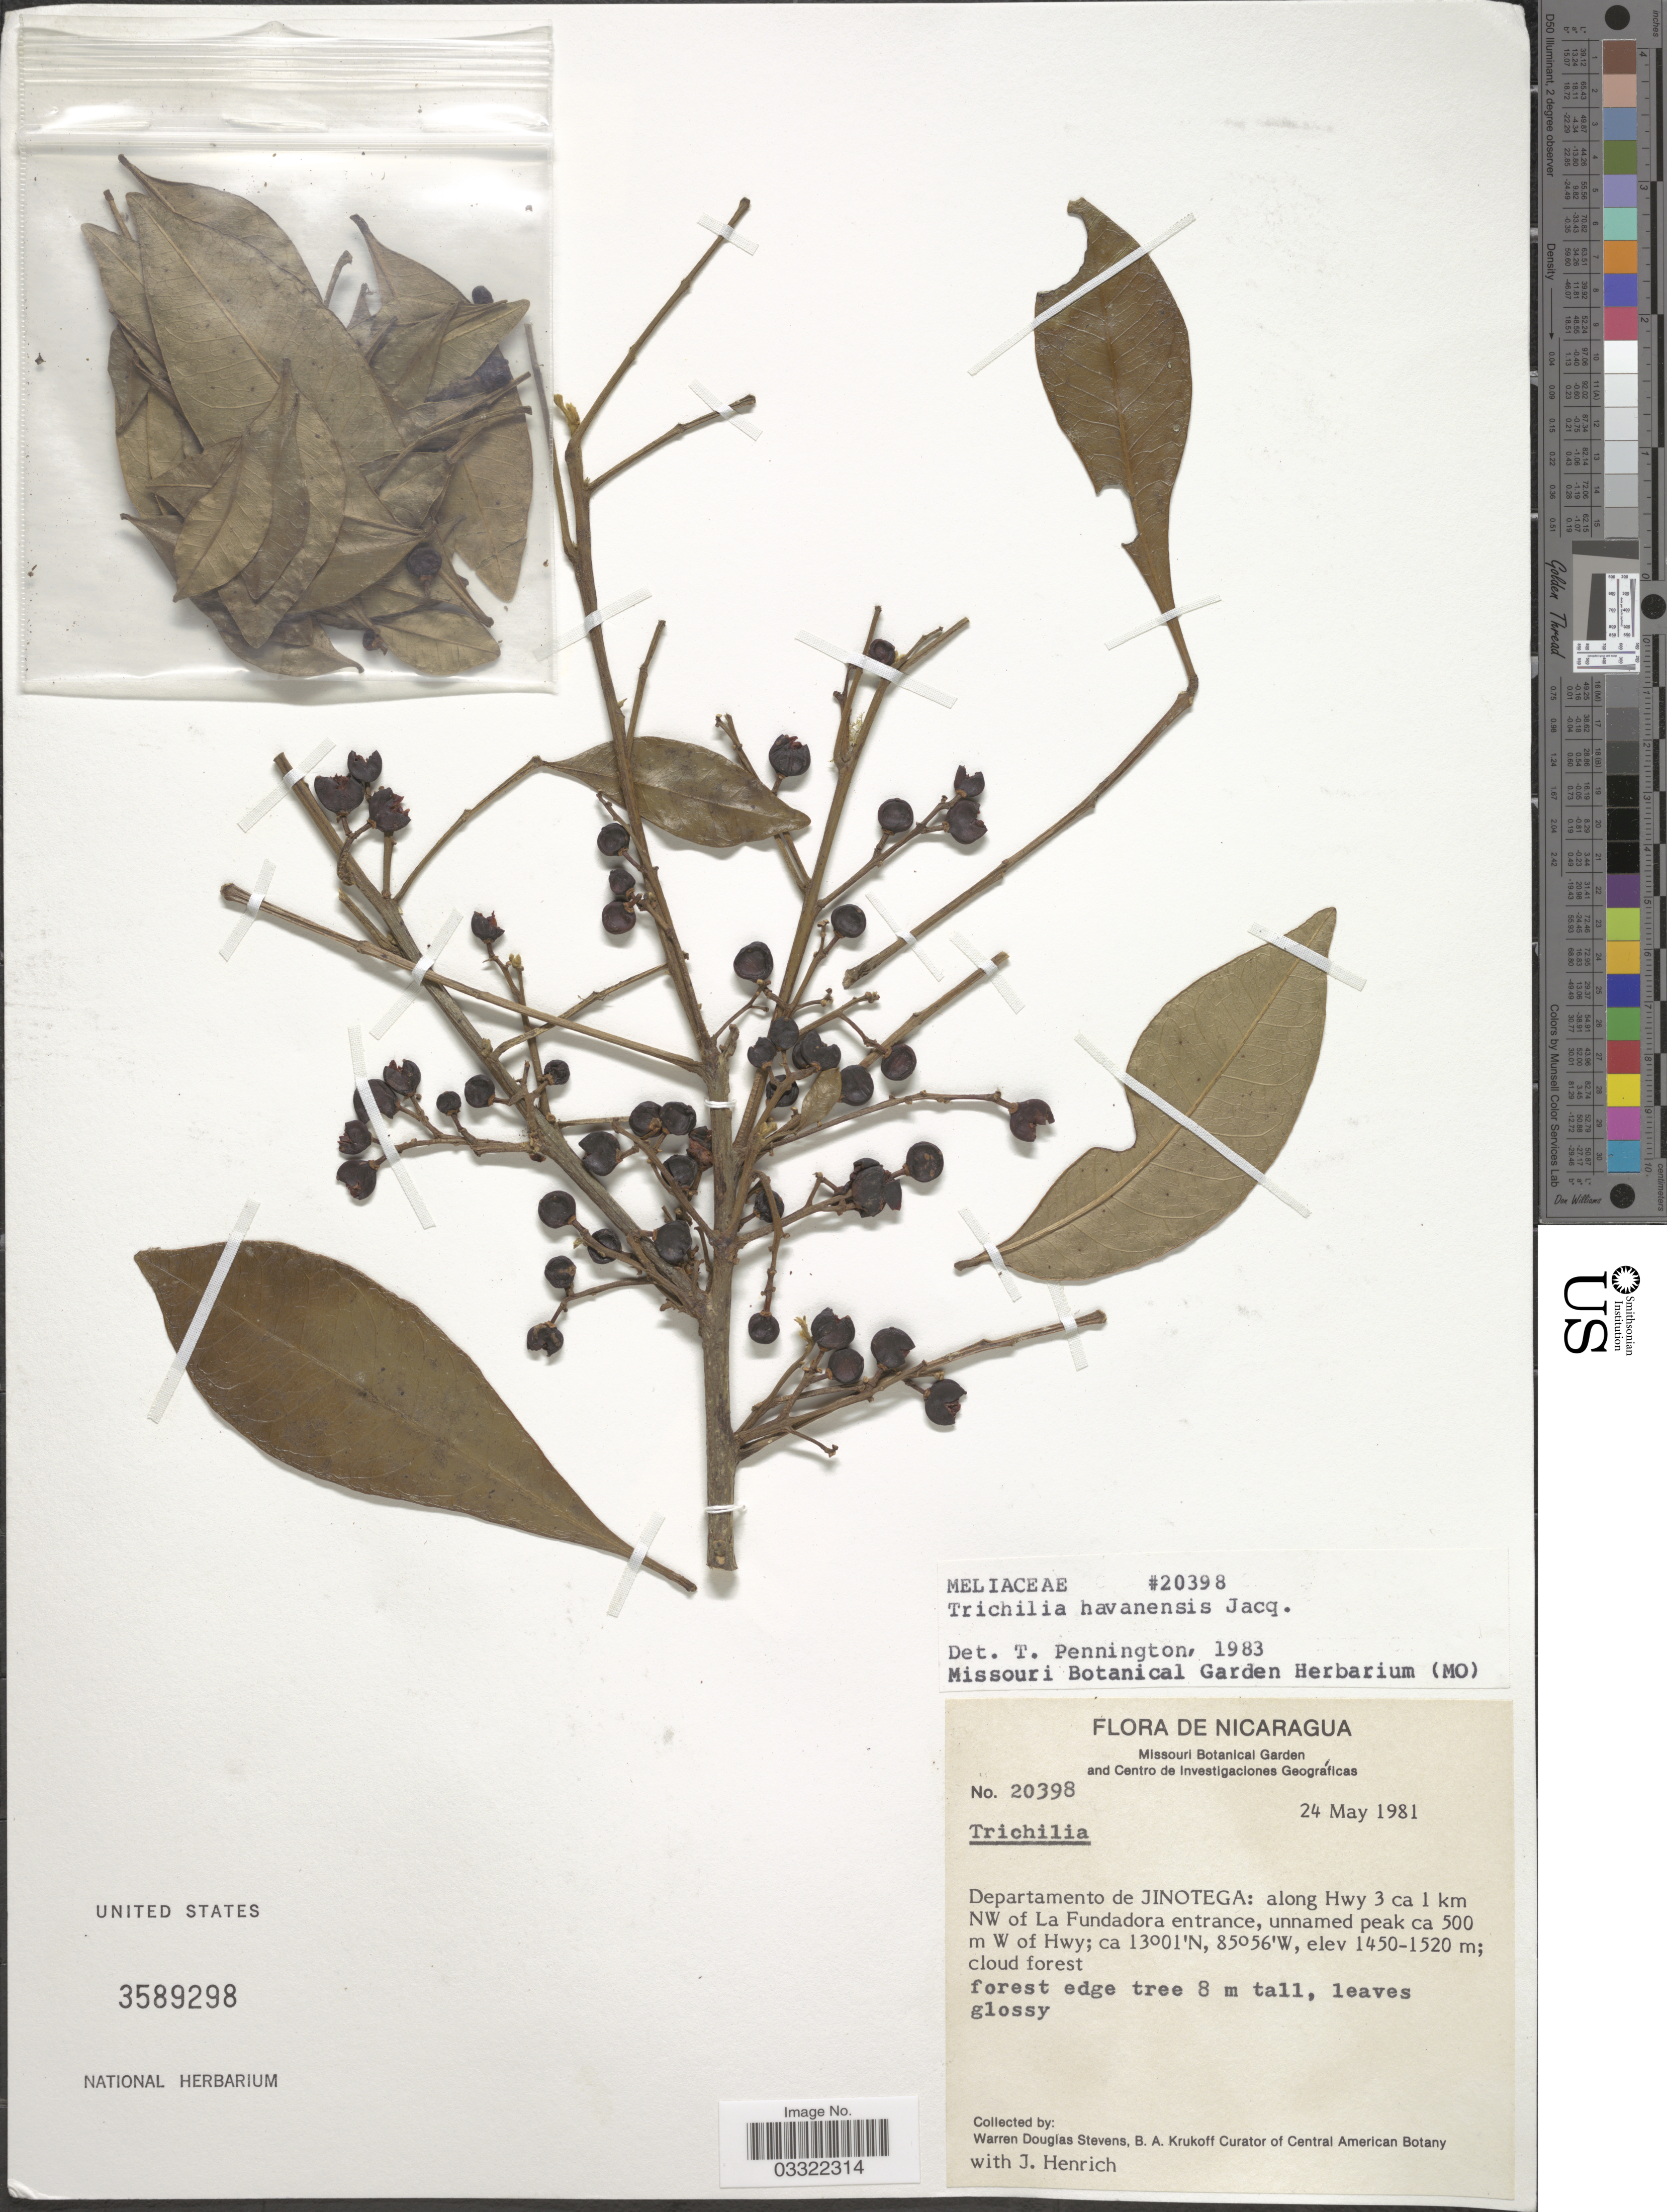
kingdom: Plantae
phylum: Tracheophyta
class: Magnoliopsida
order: Sapindales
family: Meliaceae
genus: Trichilia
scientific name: Trichilia havanensis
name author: Jacq.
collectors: W. D. Stevens, B. A. Krukoff & J. Henrich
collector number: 20398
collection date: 1981-05-24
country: Nicaragua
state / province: Jinotega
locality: Departamento de Jinotega: along Hwy 3 ca 1 km NW of La Fondadora entrance, unnamed peak ca 500 m W of Hwy.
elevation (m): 1450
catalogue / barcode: US 3589298